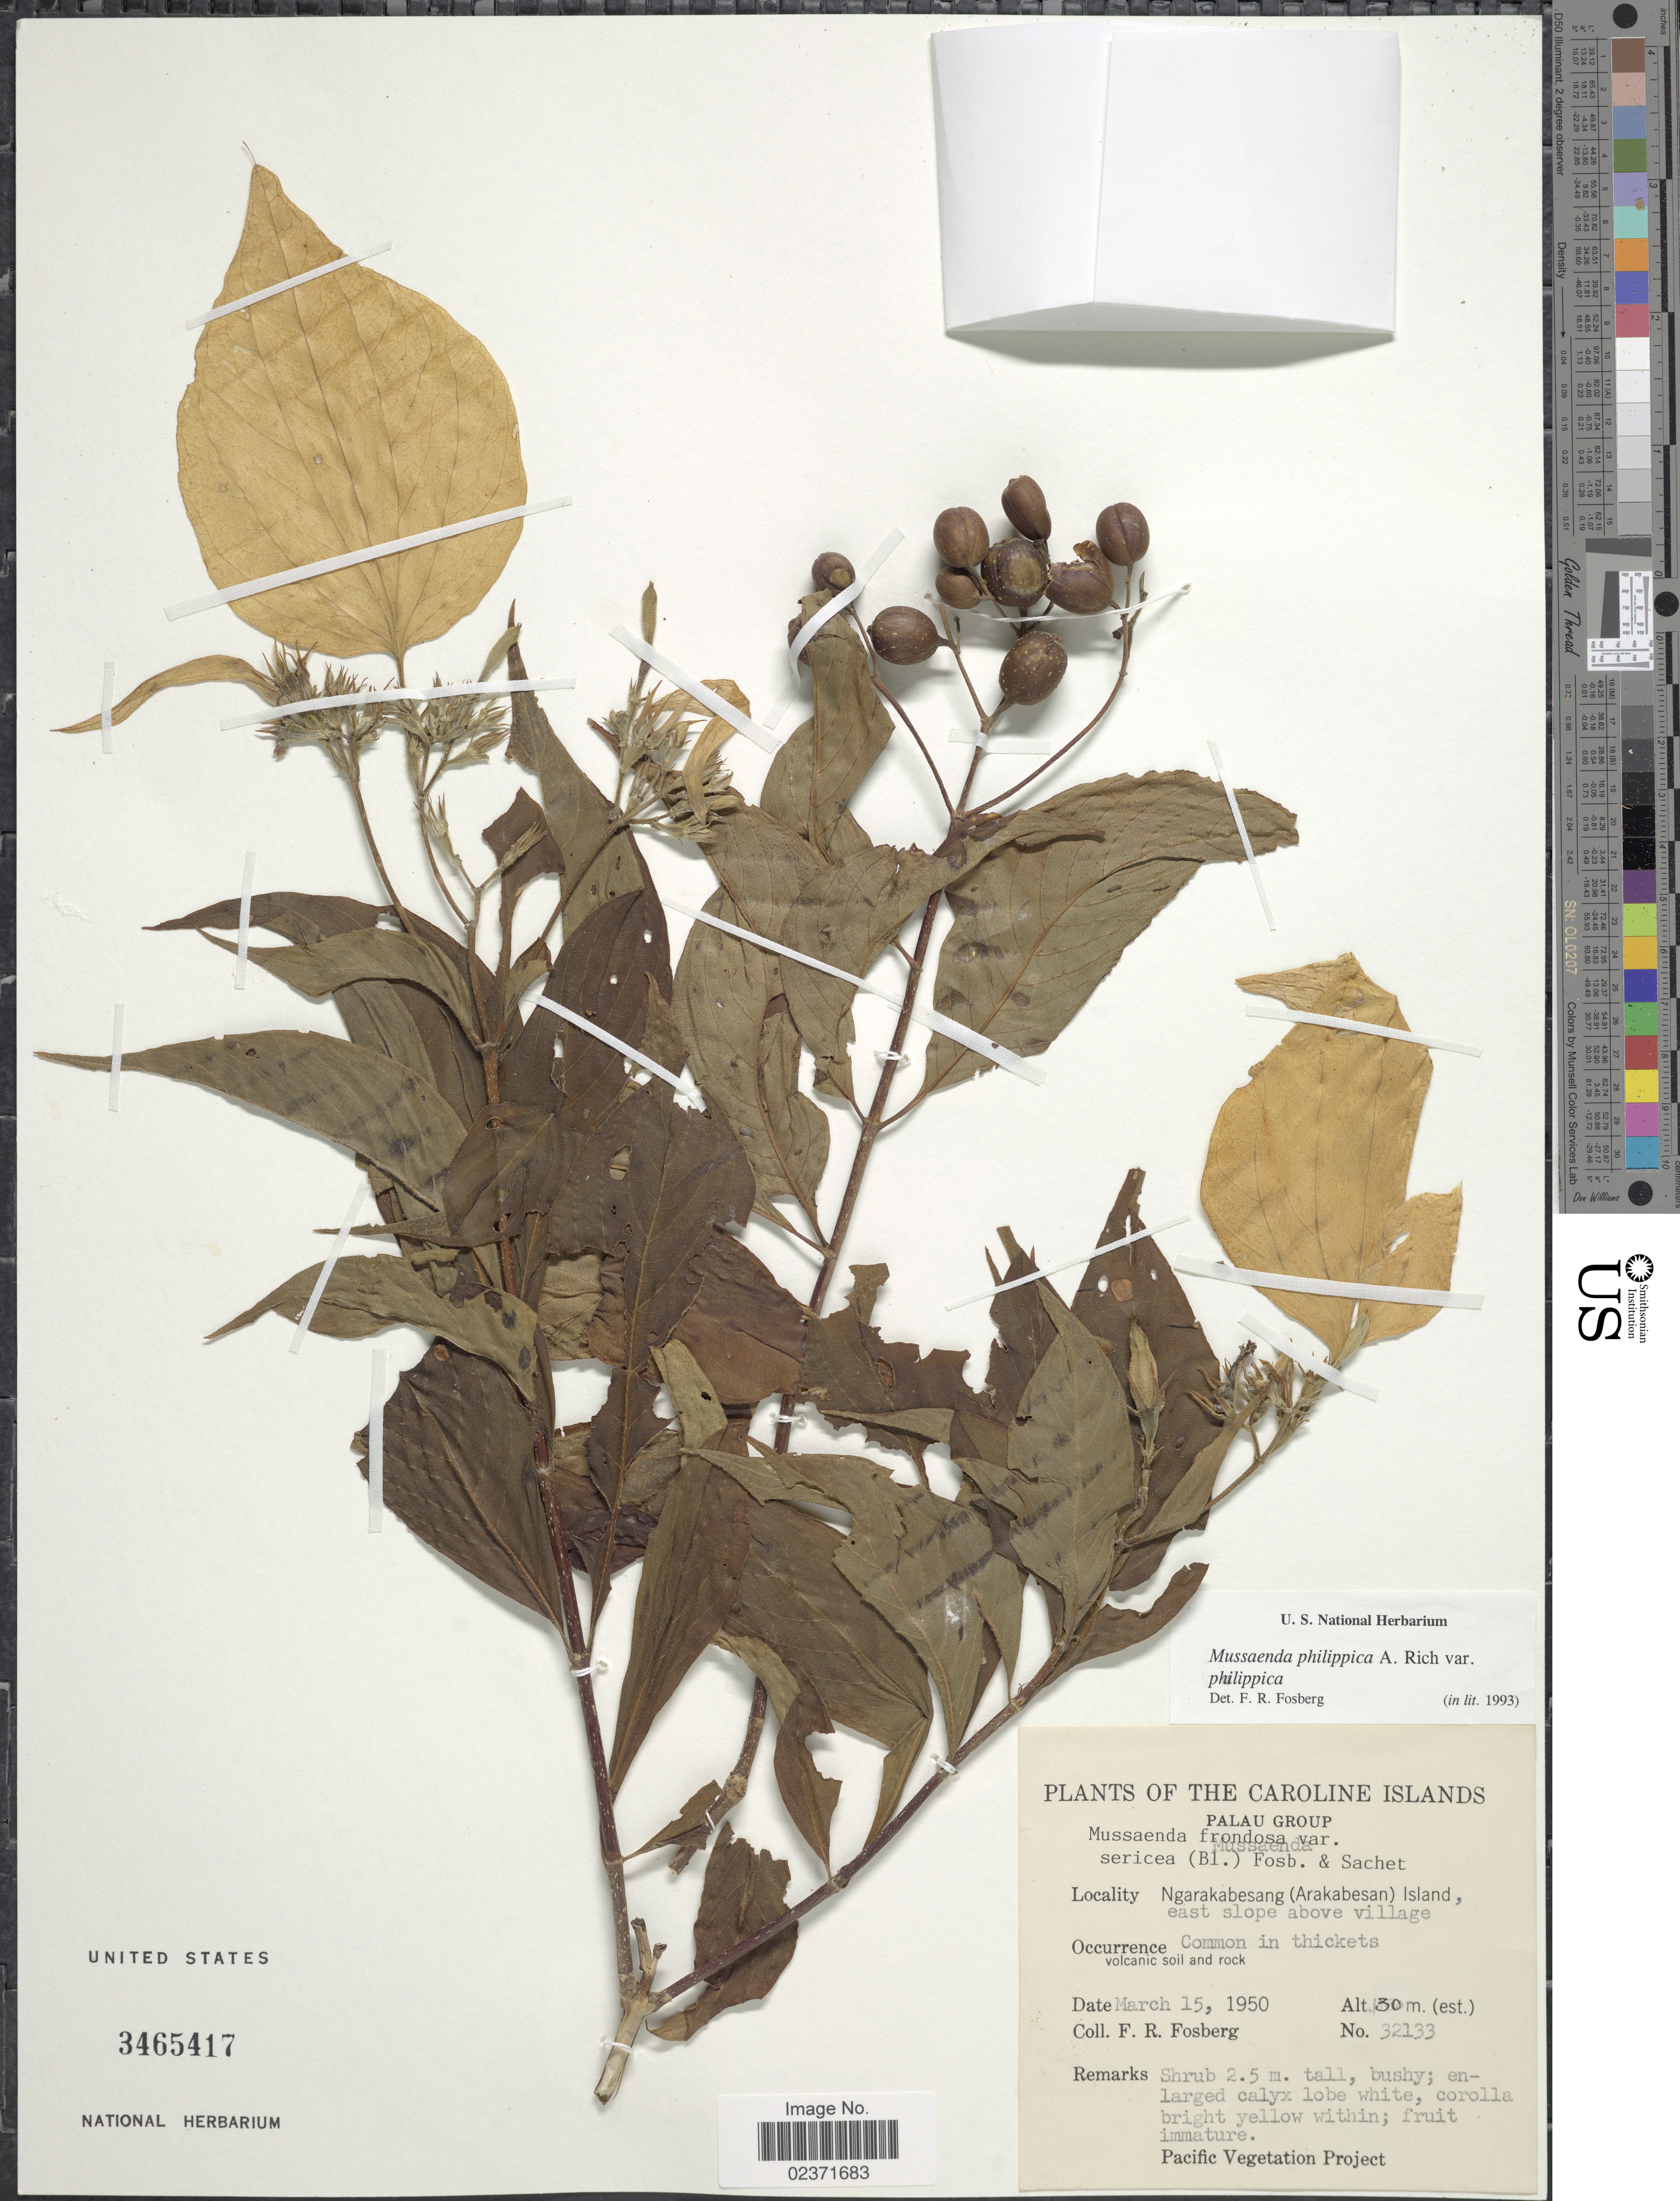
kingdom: Plantae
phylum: Tracheophyta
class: Magnoliopsida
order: Gentianales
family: Rubiaceae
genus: Mussaenda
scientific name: Mussaenda philippica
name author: A. Rich.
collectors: F. R. Fosberg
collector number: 32133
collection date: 1950-03-15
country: Palau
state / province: Koror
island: Ngerekebesang [Arakabesan]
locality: The Caroline Islands. Palau Group. Ngarakabesang (Arakabesan) Island, east slope above village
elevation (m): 30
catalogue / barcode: US 3465417